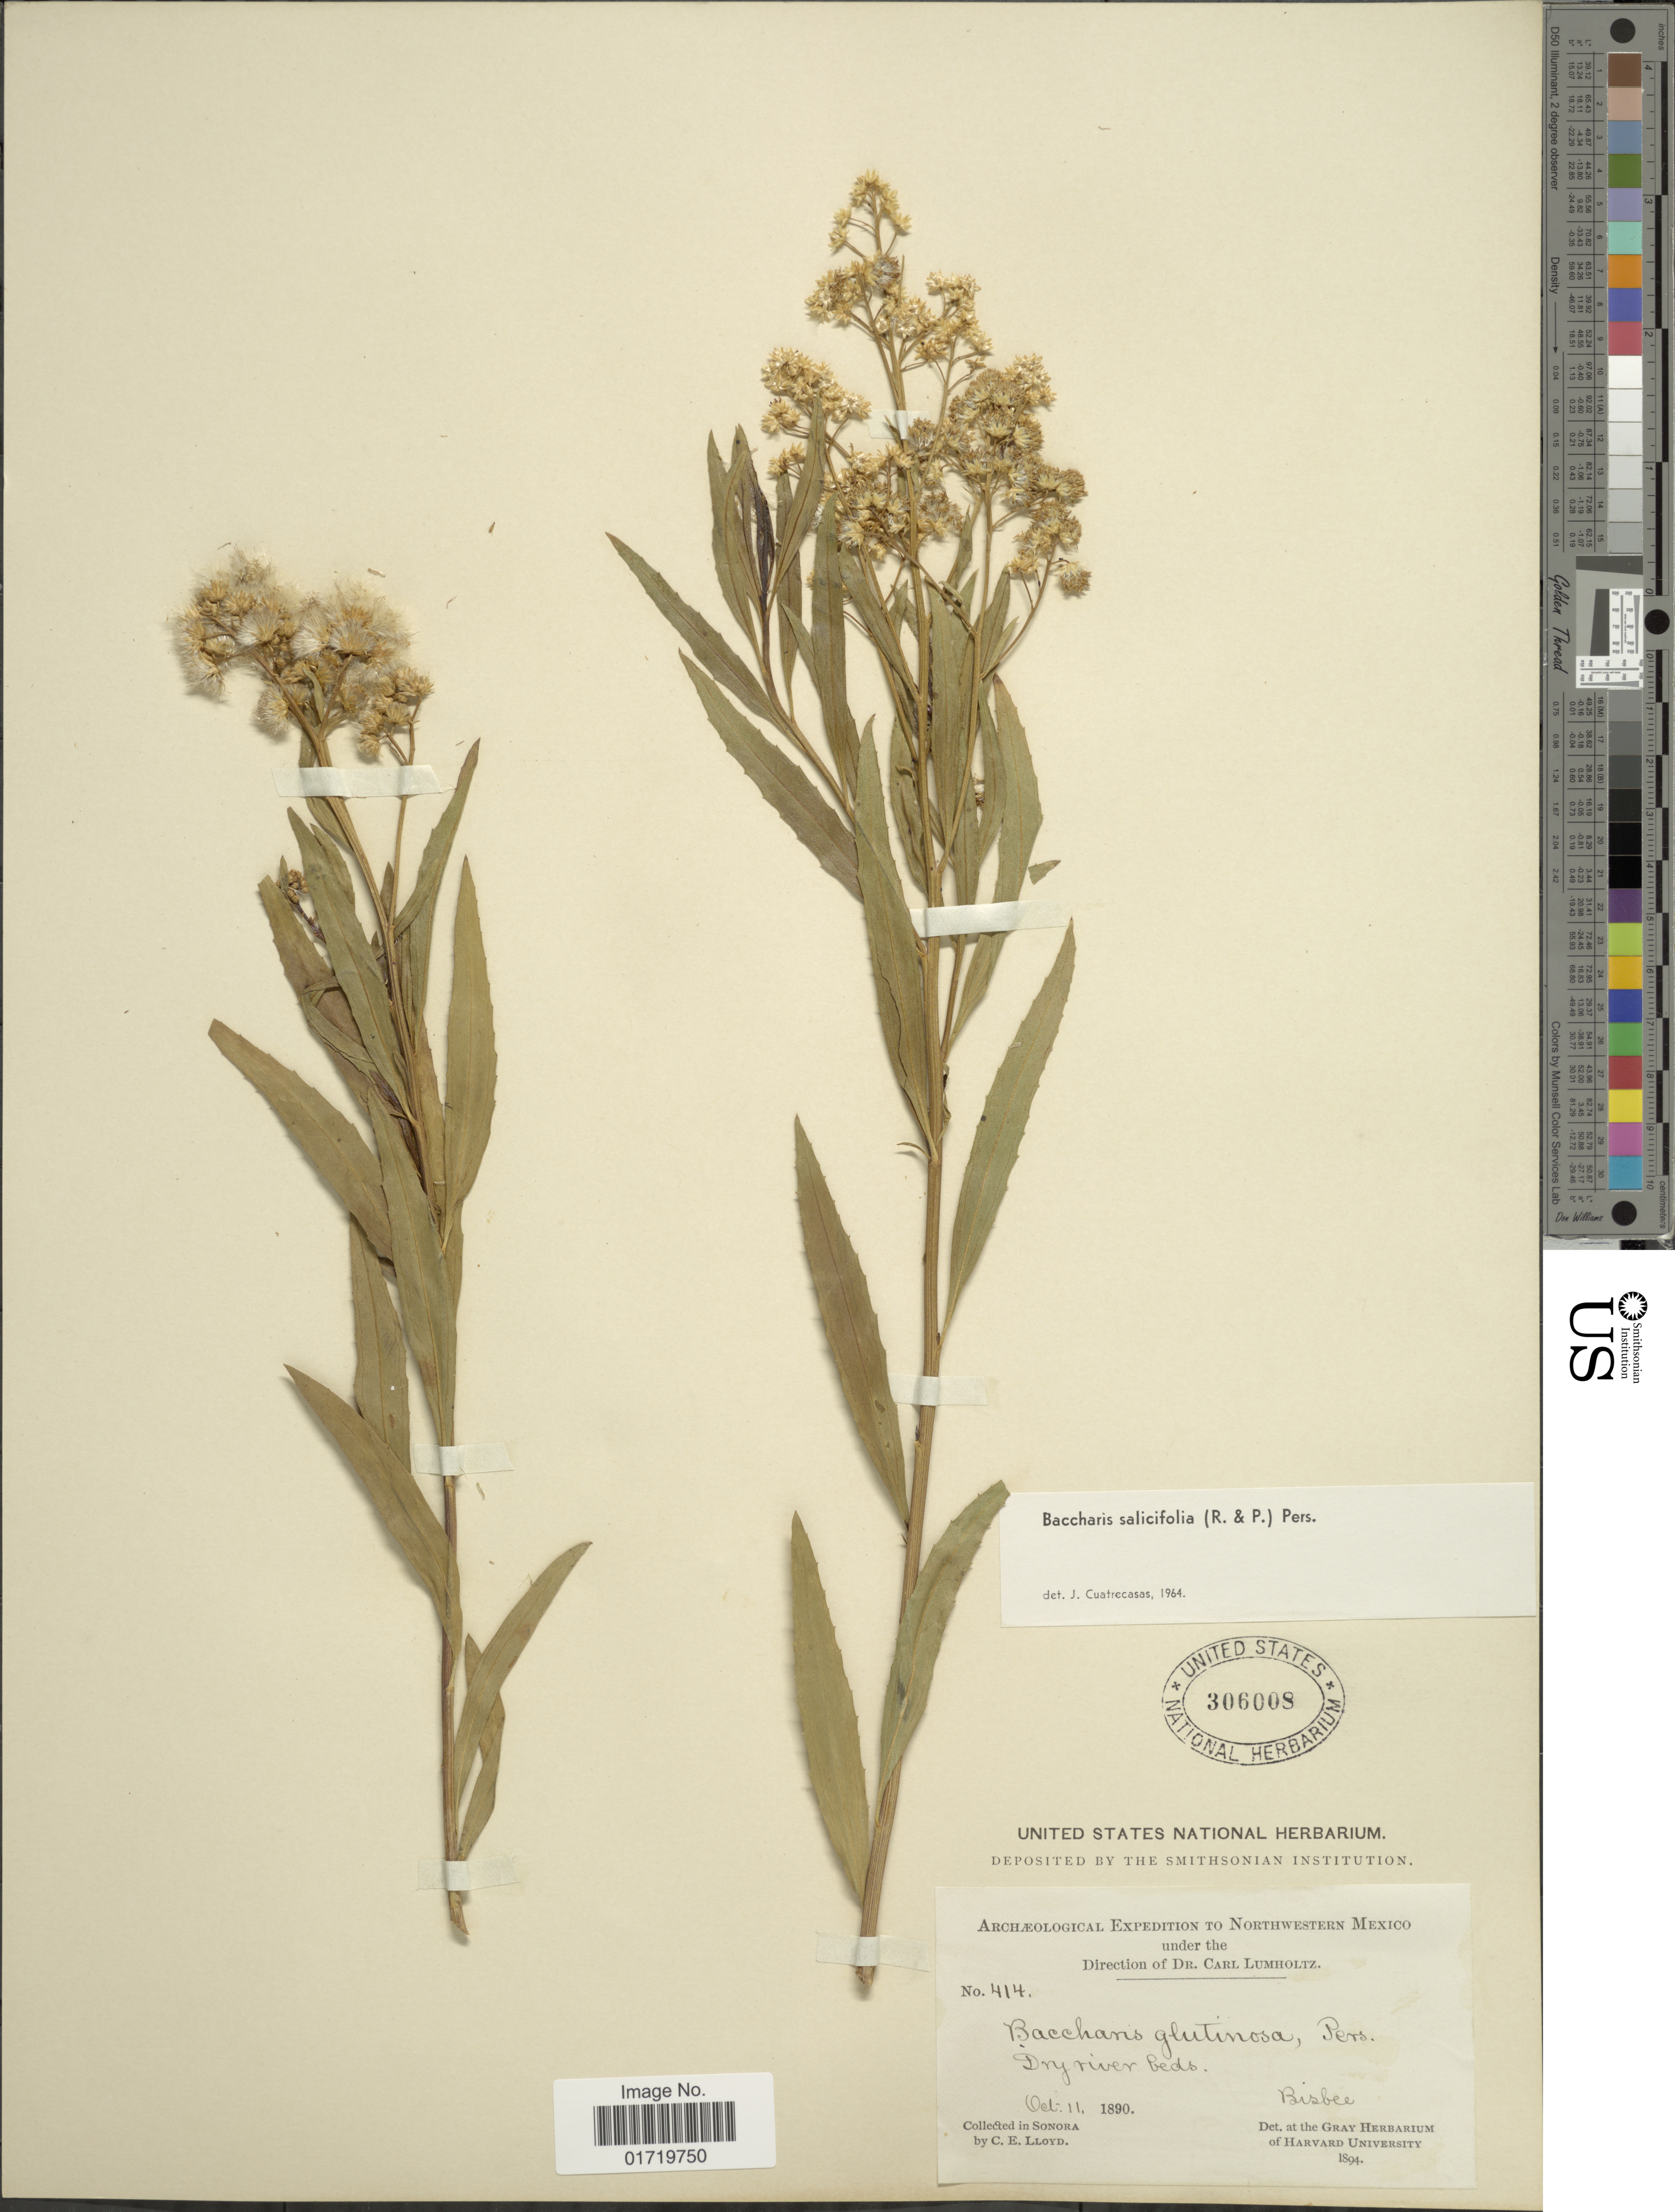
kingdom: Plantae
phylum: Tracheophyta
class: Magnoliopsida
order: Asterales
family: Asteraceae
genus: Baccharis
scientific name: Baccharis salicifolia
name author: (Ruiz & Pav.) Pers.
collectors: Lloyd, C. E.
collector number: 414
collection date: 1890-10-11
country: Mexico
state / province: Sonora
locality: Northwestern Mexico, Dry river beds, Bisbee, Sonora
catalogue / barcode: US 306008